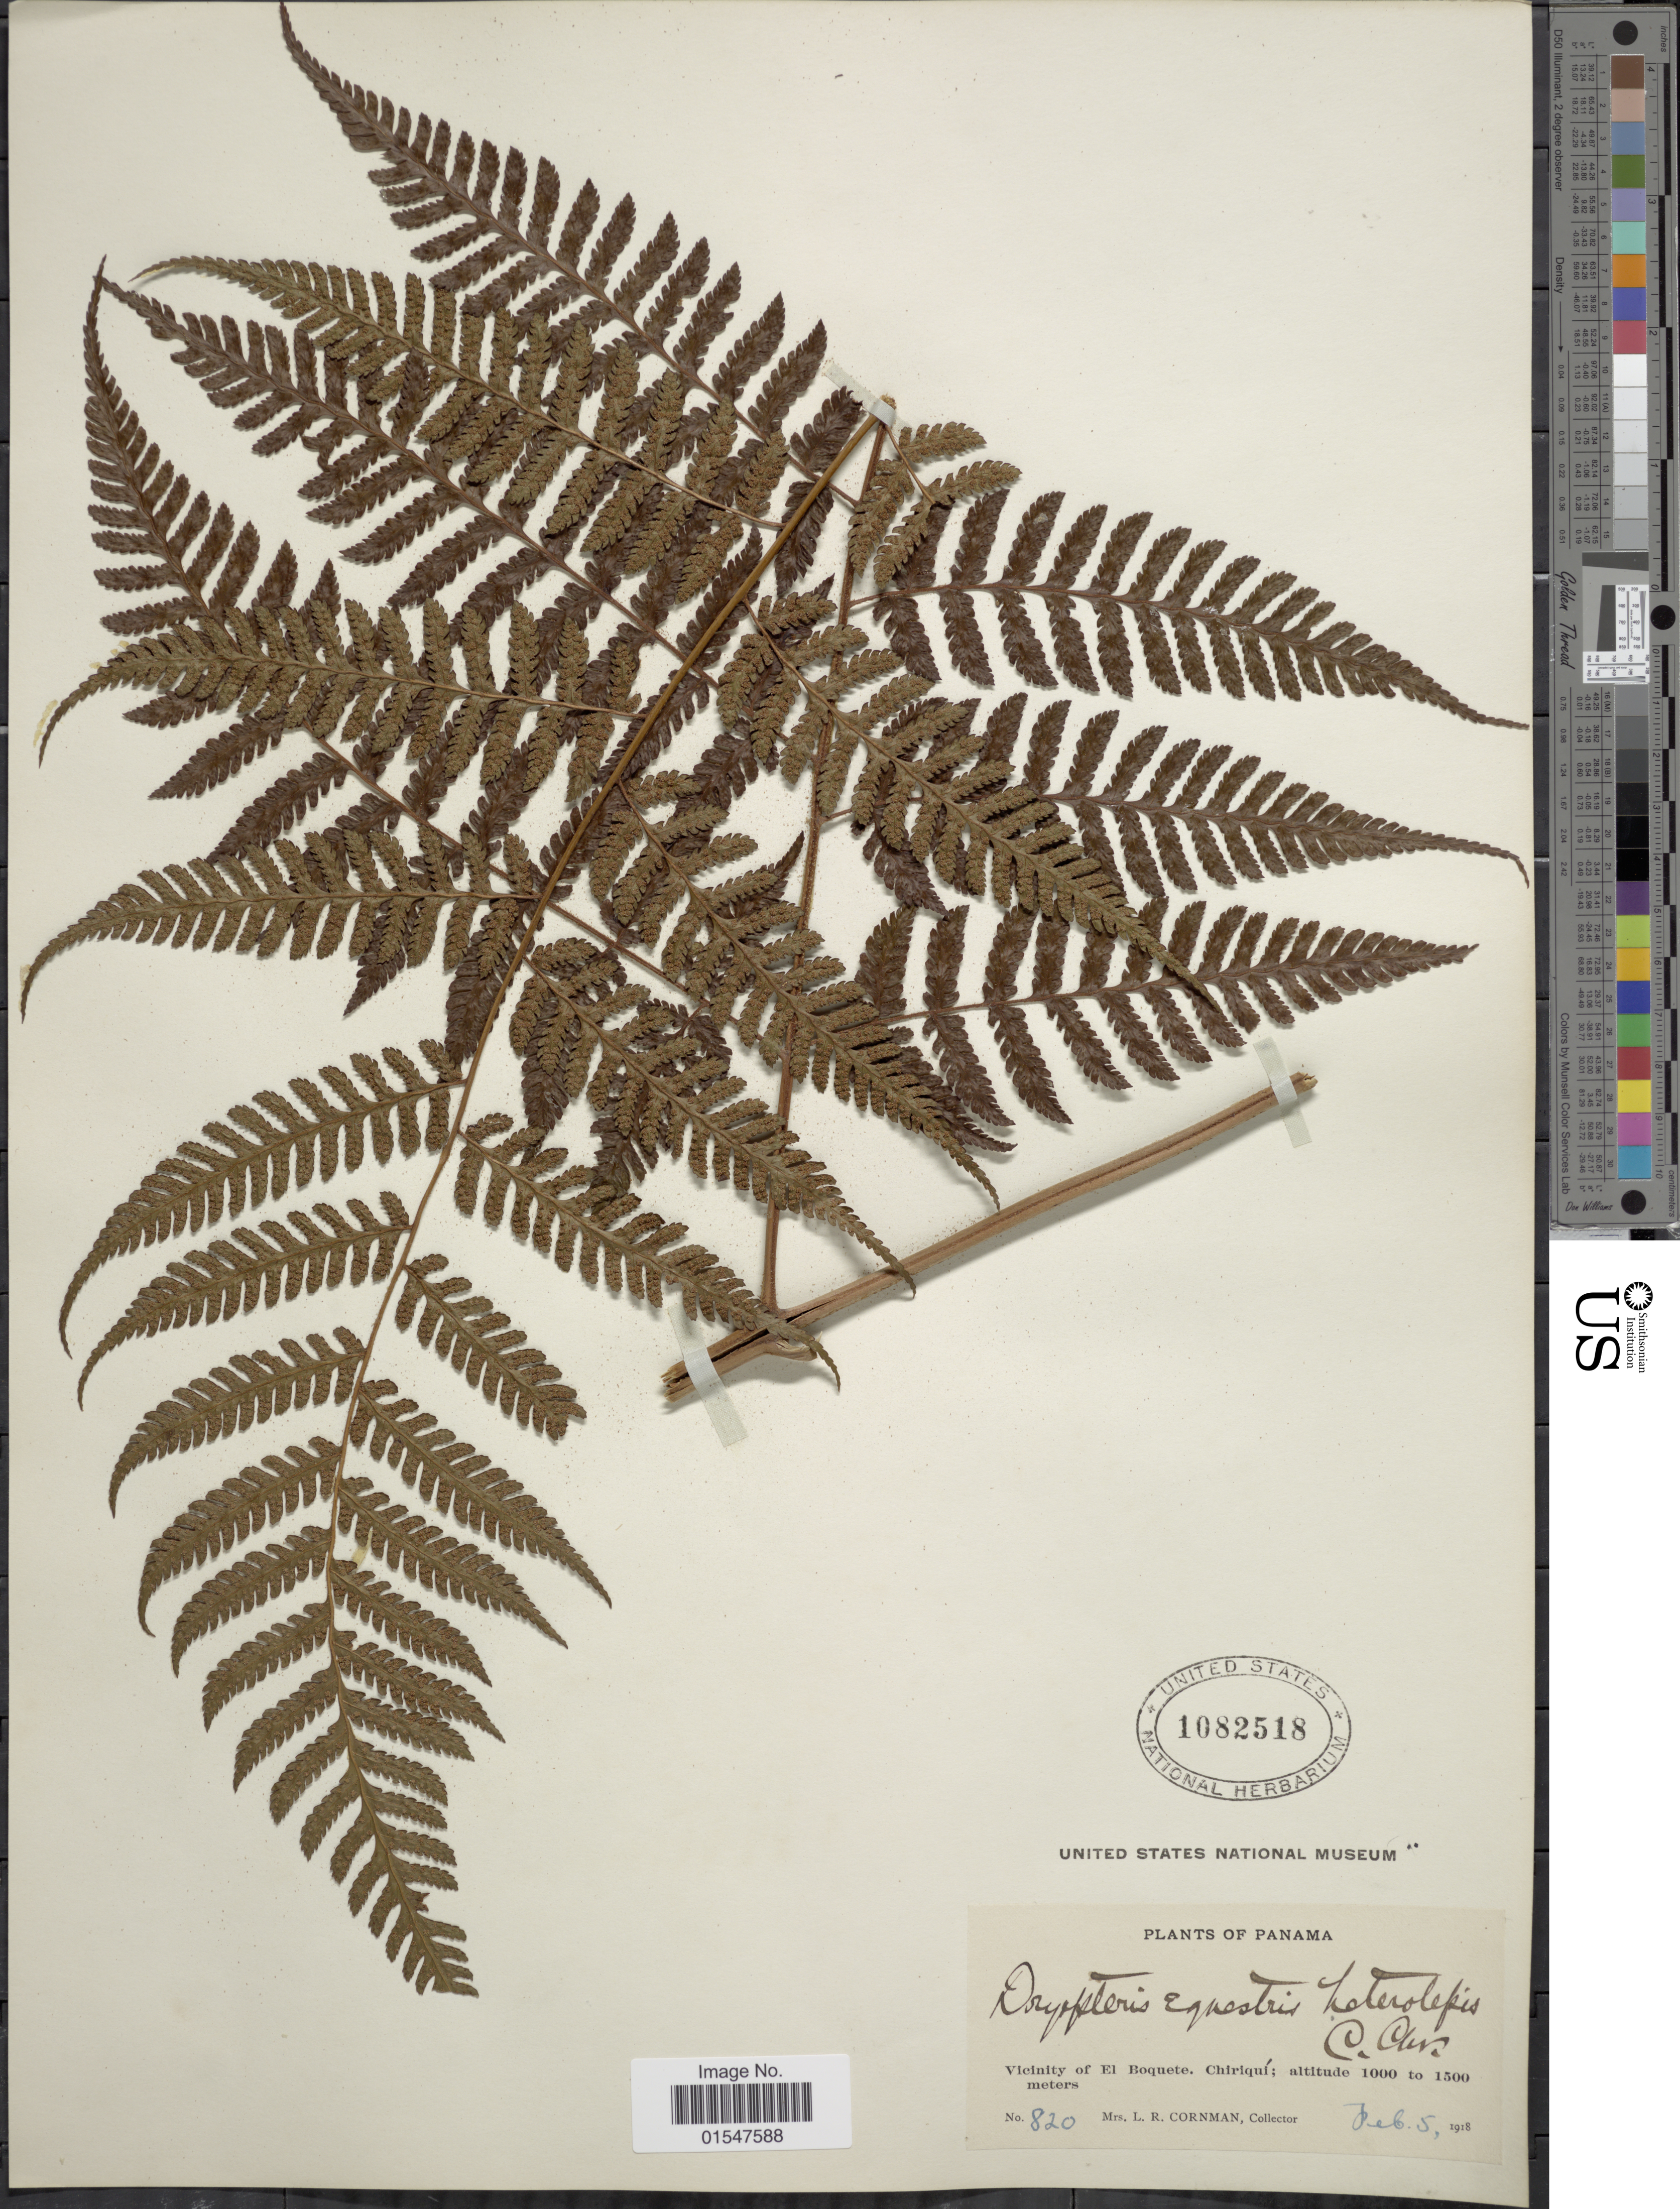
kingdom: Plantae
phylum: Tracheophyta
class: Polypodiopsida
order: Polypodiales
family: Dryopteridaceae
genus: Ctenitis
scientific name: Ctenitis equestris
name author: (Kunze) Ching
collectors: L. Cornman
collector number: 820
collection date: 1918-02-05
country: Panama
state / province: Chiriqui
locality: Vicinity of El Boquete, Chiriqui.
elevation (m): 1000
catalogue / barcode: US 1082518